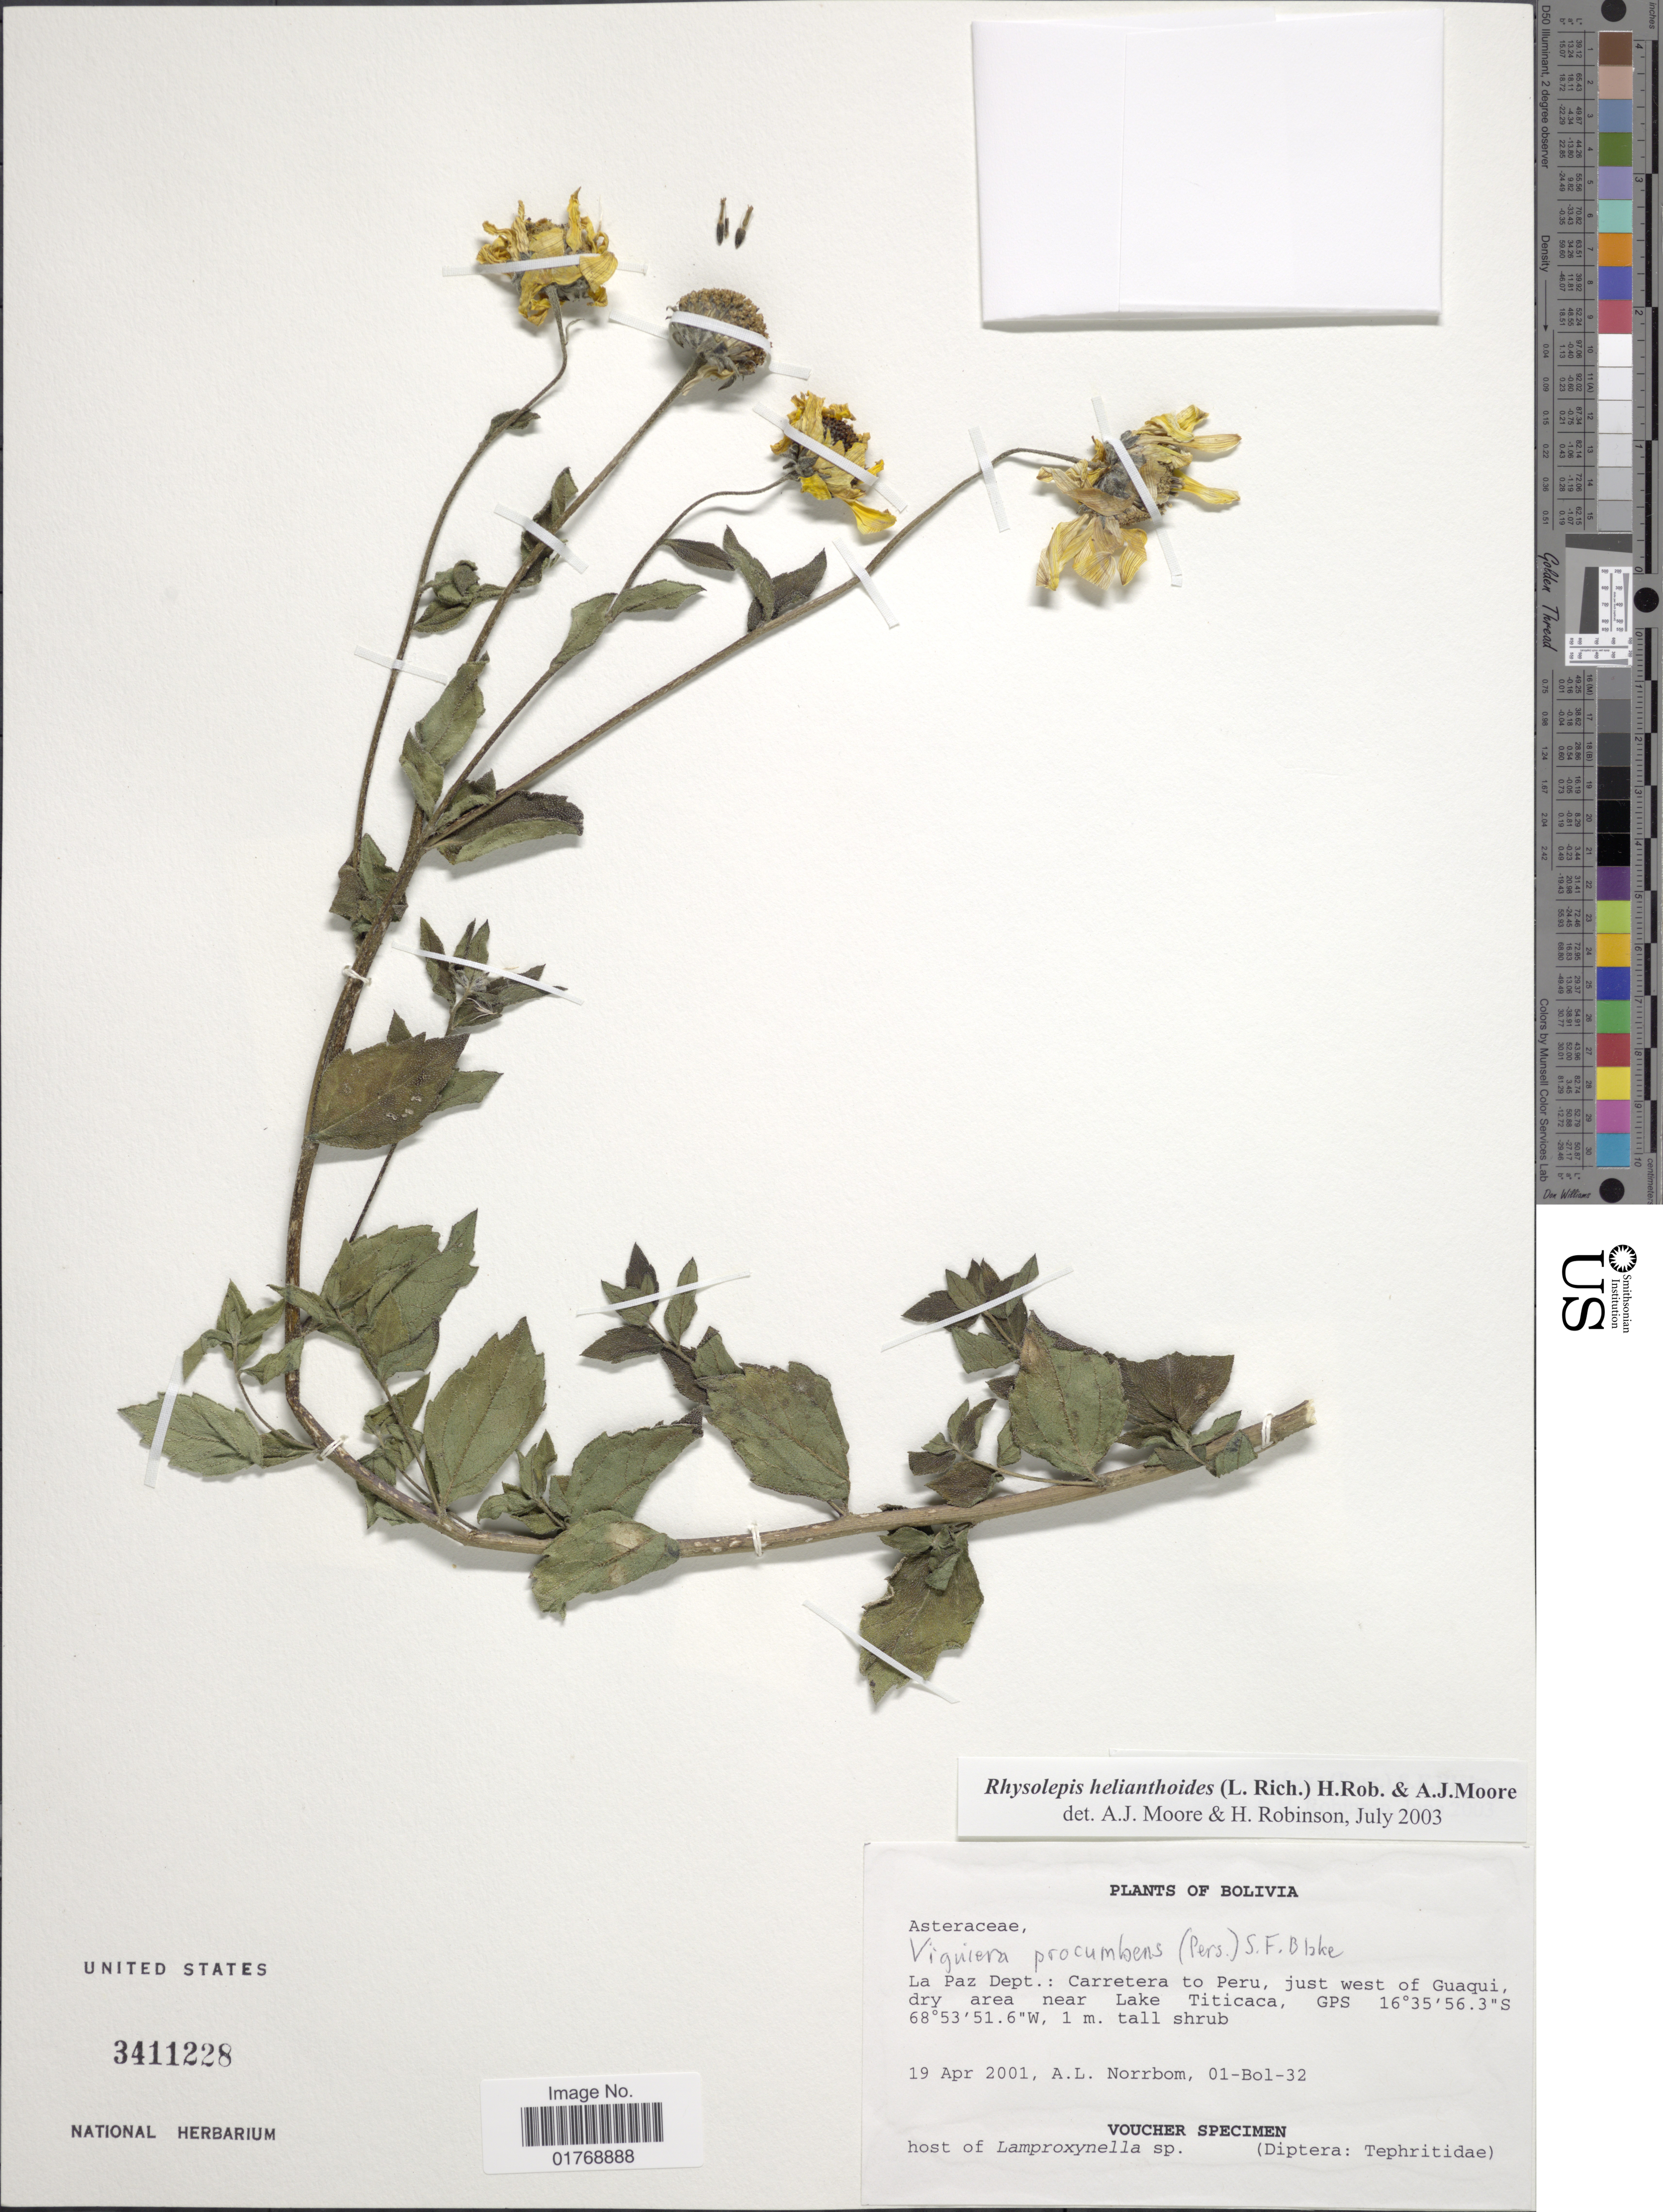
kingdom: Plantae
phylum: Tracheophyta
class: Magnoliopsida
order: Asterales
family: Asteraceae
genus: Viguiera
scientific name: Viguiera procumbens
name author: (Pers.) S.F. Blake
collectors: A. L. Norrbom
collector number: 01-Bol-32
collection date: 2001-04-19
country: Bolivia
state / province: La Paz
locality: La Paz Dept.: Carretera to Peru, just west of Guaqui, dry area near Lake Titicaca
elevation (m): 1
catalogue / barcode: US 3411228